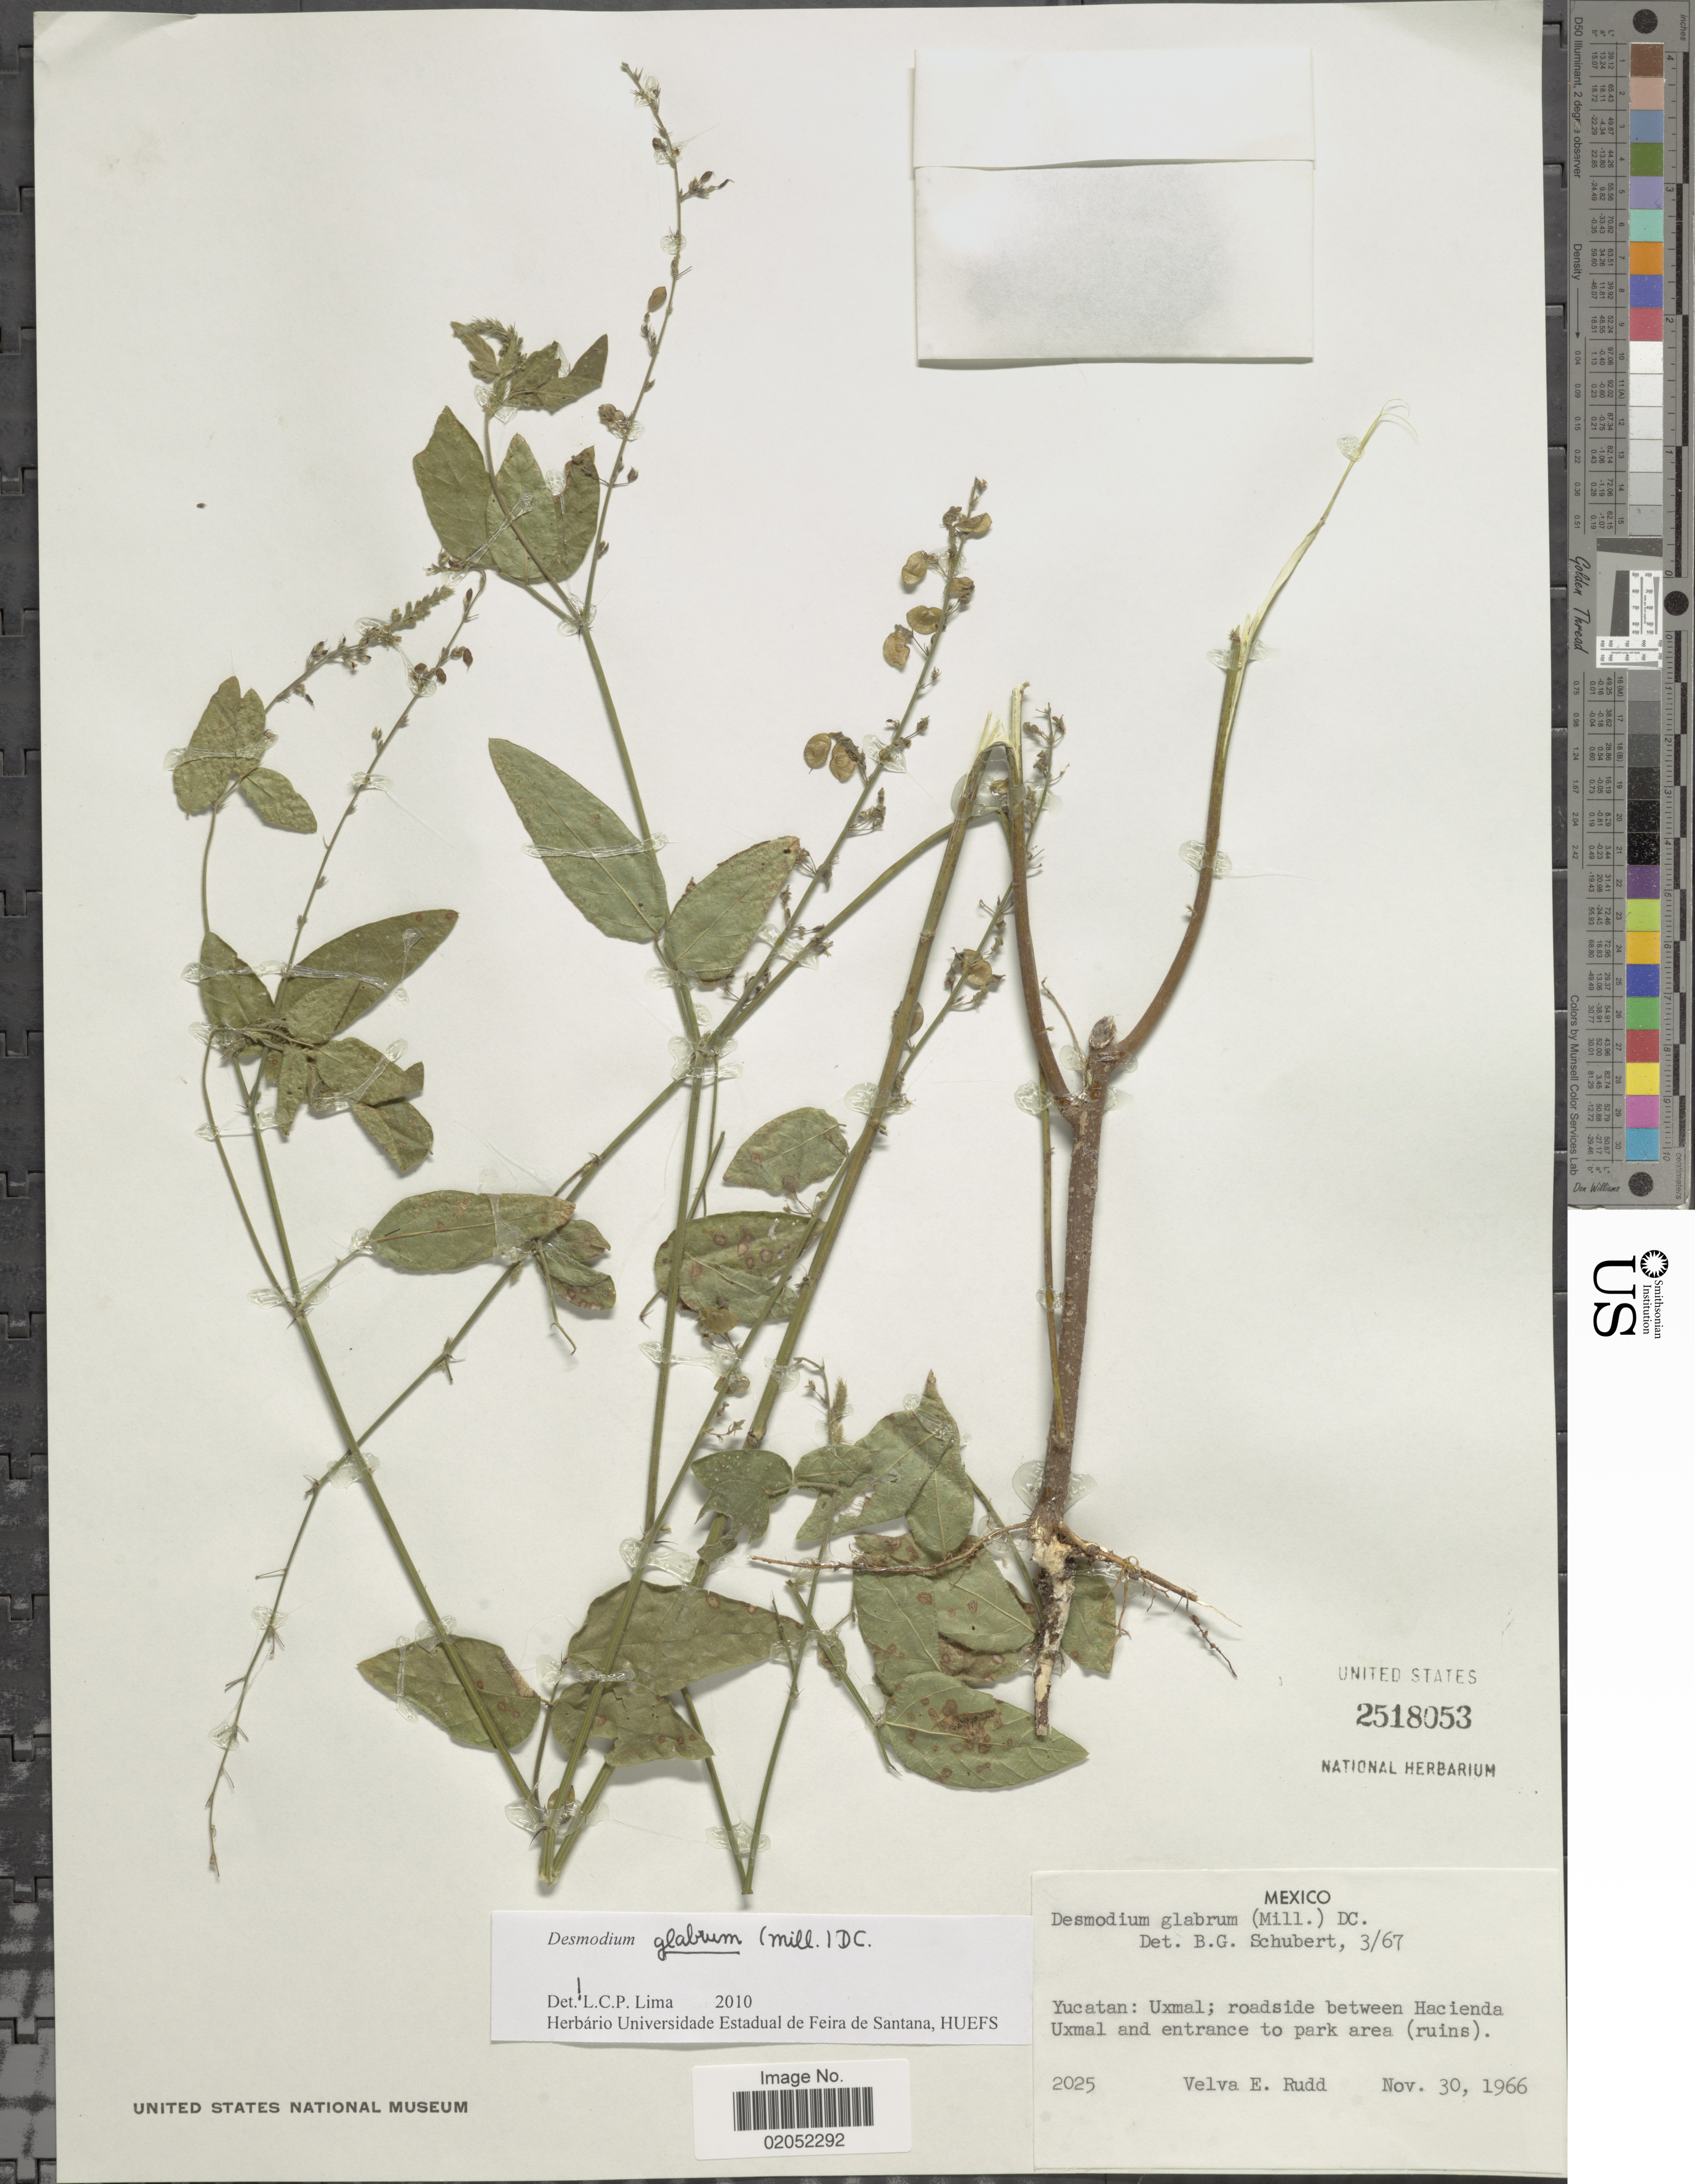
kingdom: Plantae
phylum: Tracheophyta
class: Magnoliopsida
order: Fabales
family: Fabaceae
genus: Desmodium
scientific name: Desmodium glabrum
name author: (Mill.) DC.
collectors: V. E. Rudd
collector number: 2025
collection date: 1966-11-30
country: Mexico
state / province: Yucatán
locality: Yucatan: Uxmal; roadisde between Hacienda Uxmal and entrance to park area (ruins).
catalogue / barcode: US 2518053